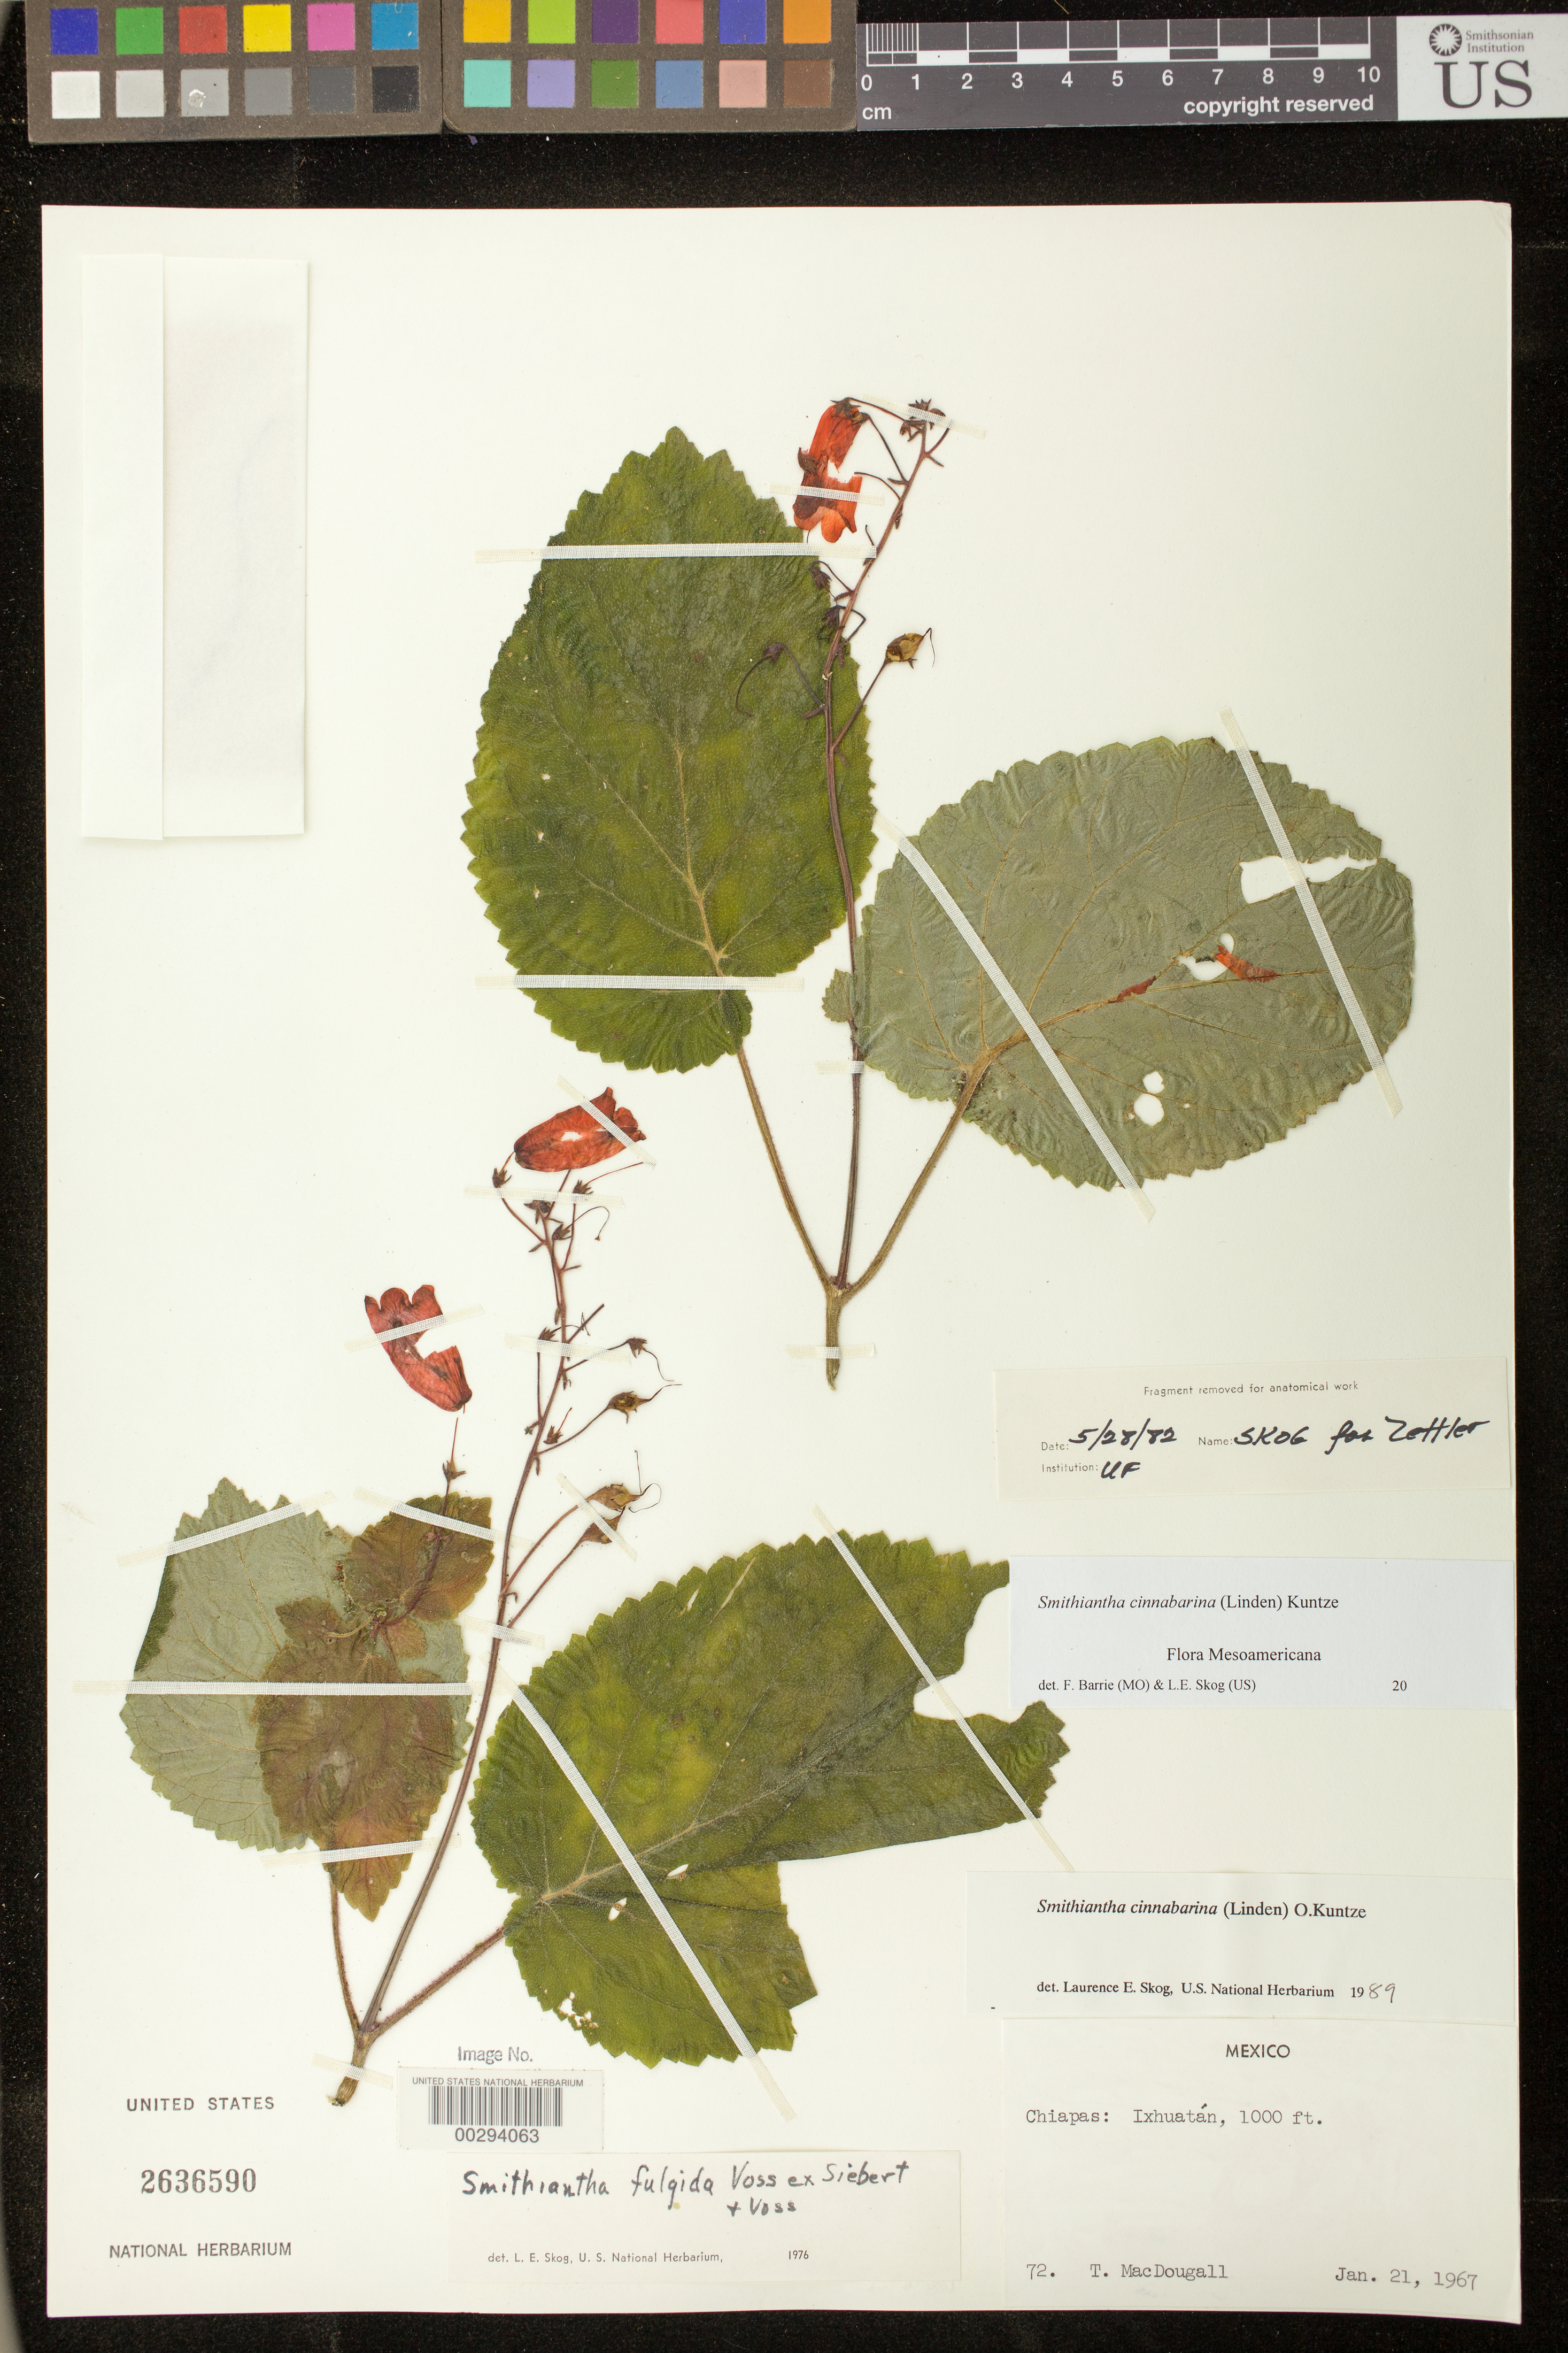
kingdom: Plantae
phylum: Tracheophyta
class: Magnoliopsida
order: Lamiales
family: Gesneriaceae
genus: Smithiantha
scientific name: Smithiantha cinnabarina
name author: (Linden) Kuntze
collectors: T. Macdougall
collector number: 72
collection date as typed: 21 Jan 1967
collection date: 1967-01-21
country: Mexico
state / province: Chiapas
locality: Ixhuatan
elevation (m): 305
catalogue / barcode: US 2636590